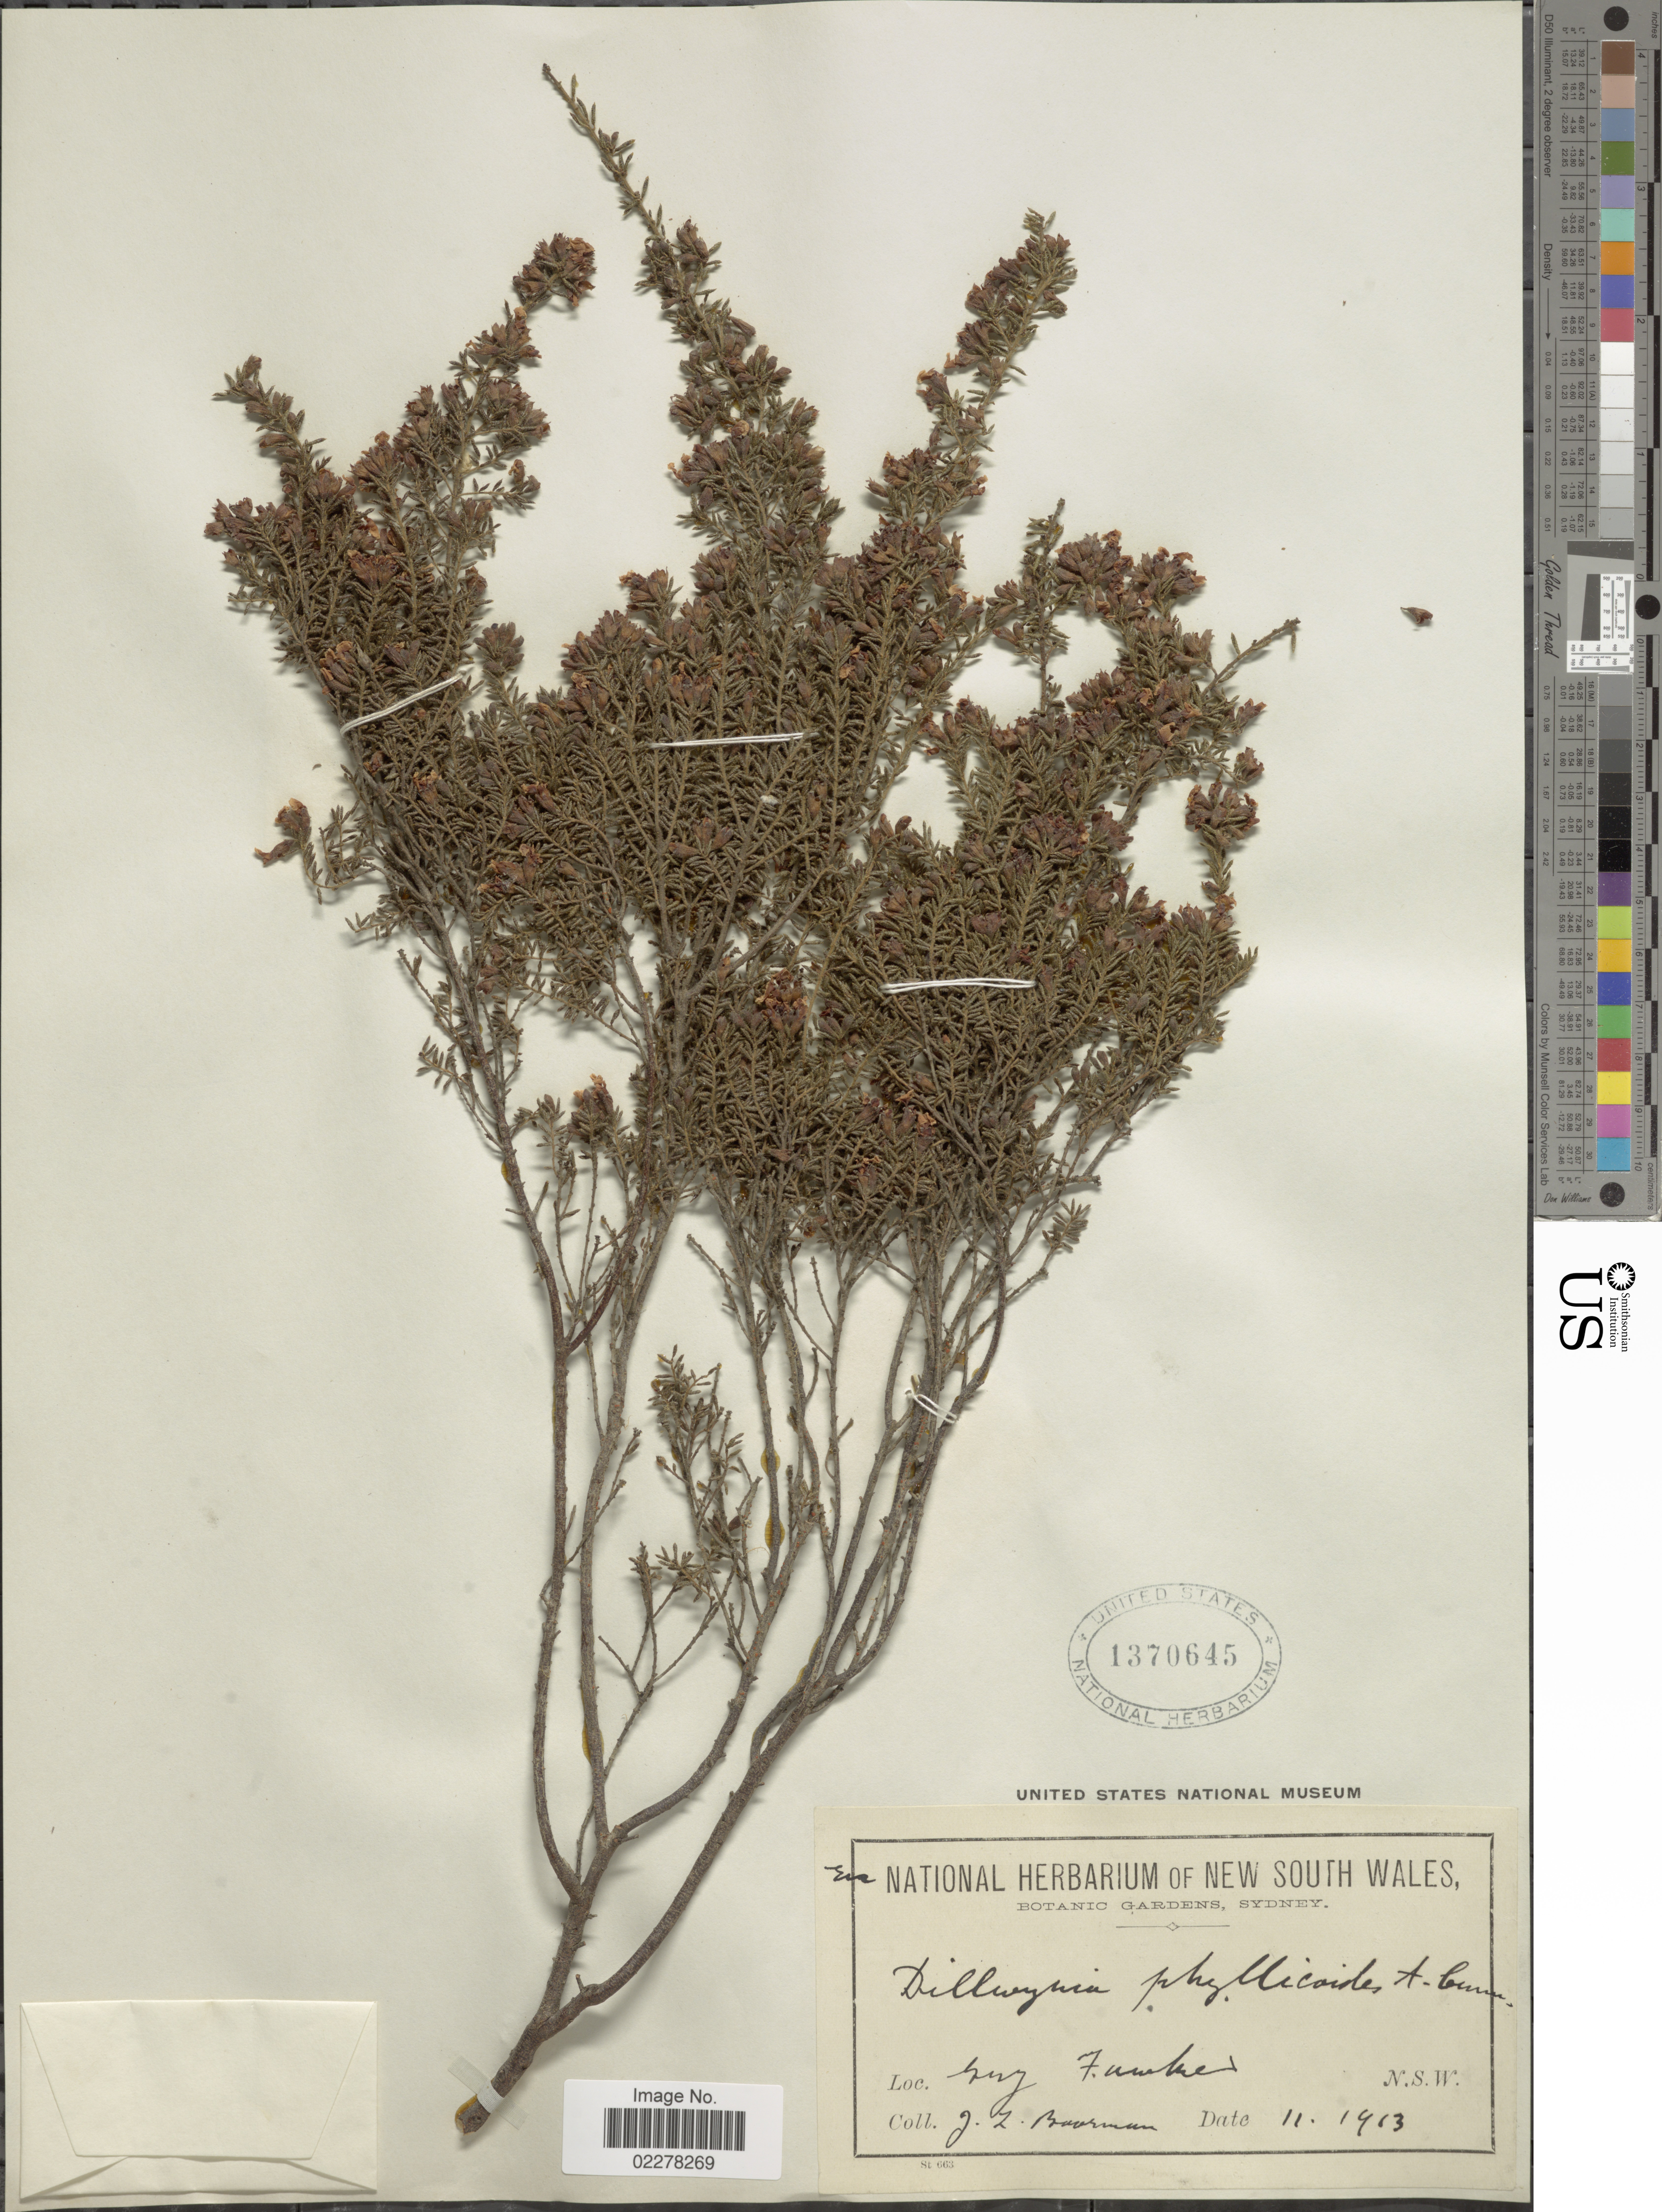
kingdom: Plantae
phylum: Tracheophyta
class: Magnoliopsida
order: Fabales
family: Fabaceae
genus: Dillwynia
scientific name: Dillwynia phylicoides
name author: A. Cunn.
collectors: J. Boorman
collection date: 1913-11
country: Australia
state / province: New South Wales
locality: Guy F.awkes. N.S.W.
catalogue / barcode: US 1370645